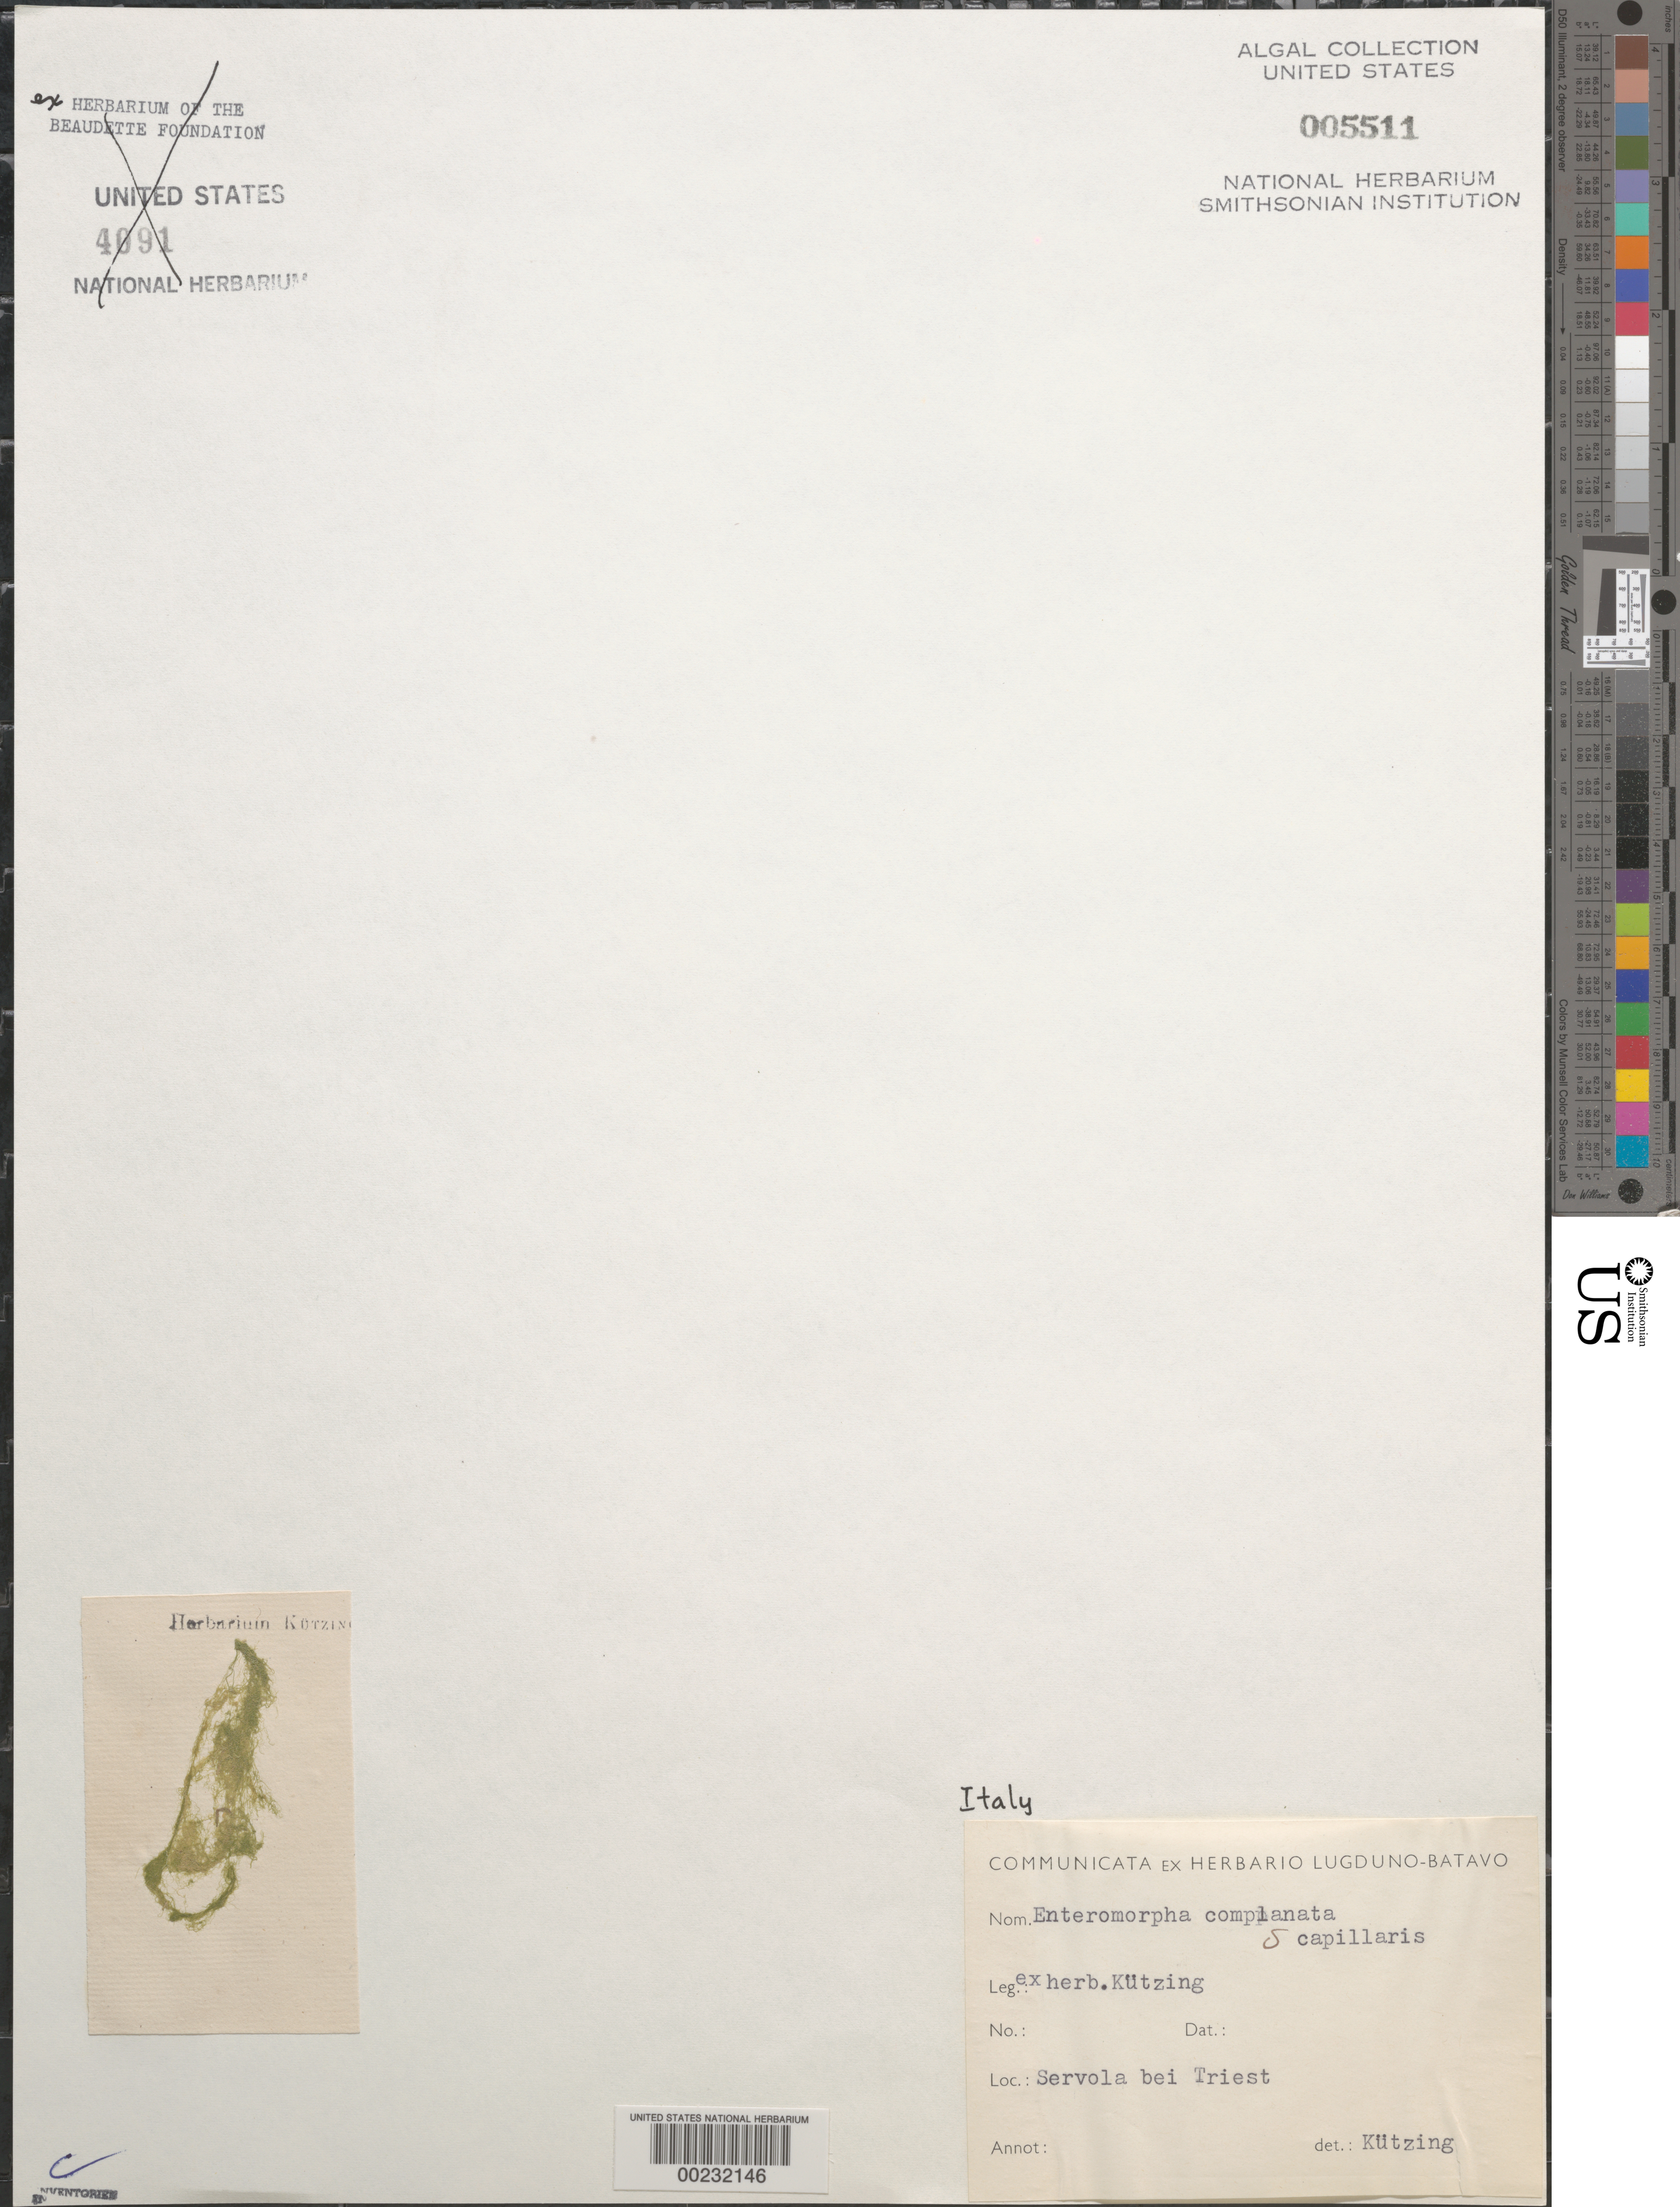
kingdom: Plantae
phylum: Chlorophyta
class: Ulvophyceae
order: Ulvales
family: Ulvaceae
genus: Ulva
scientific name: Ulva compressa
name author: L.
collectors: F. Kuetzing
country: Italy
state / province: Friuli-Venezia Giulia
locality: Servola near Trieste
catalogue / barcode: US 5511